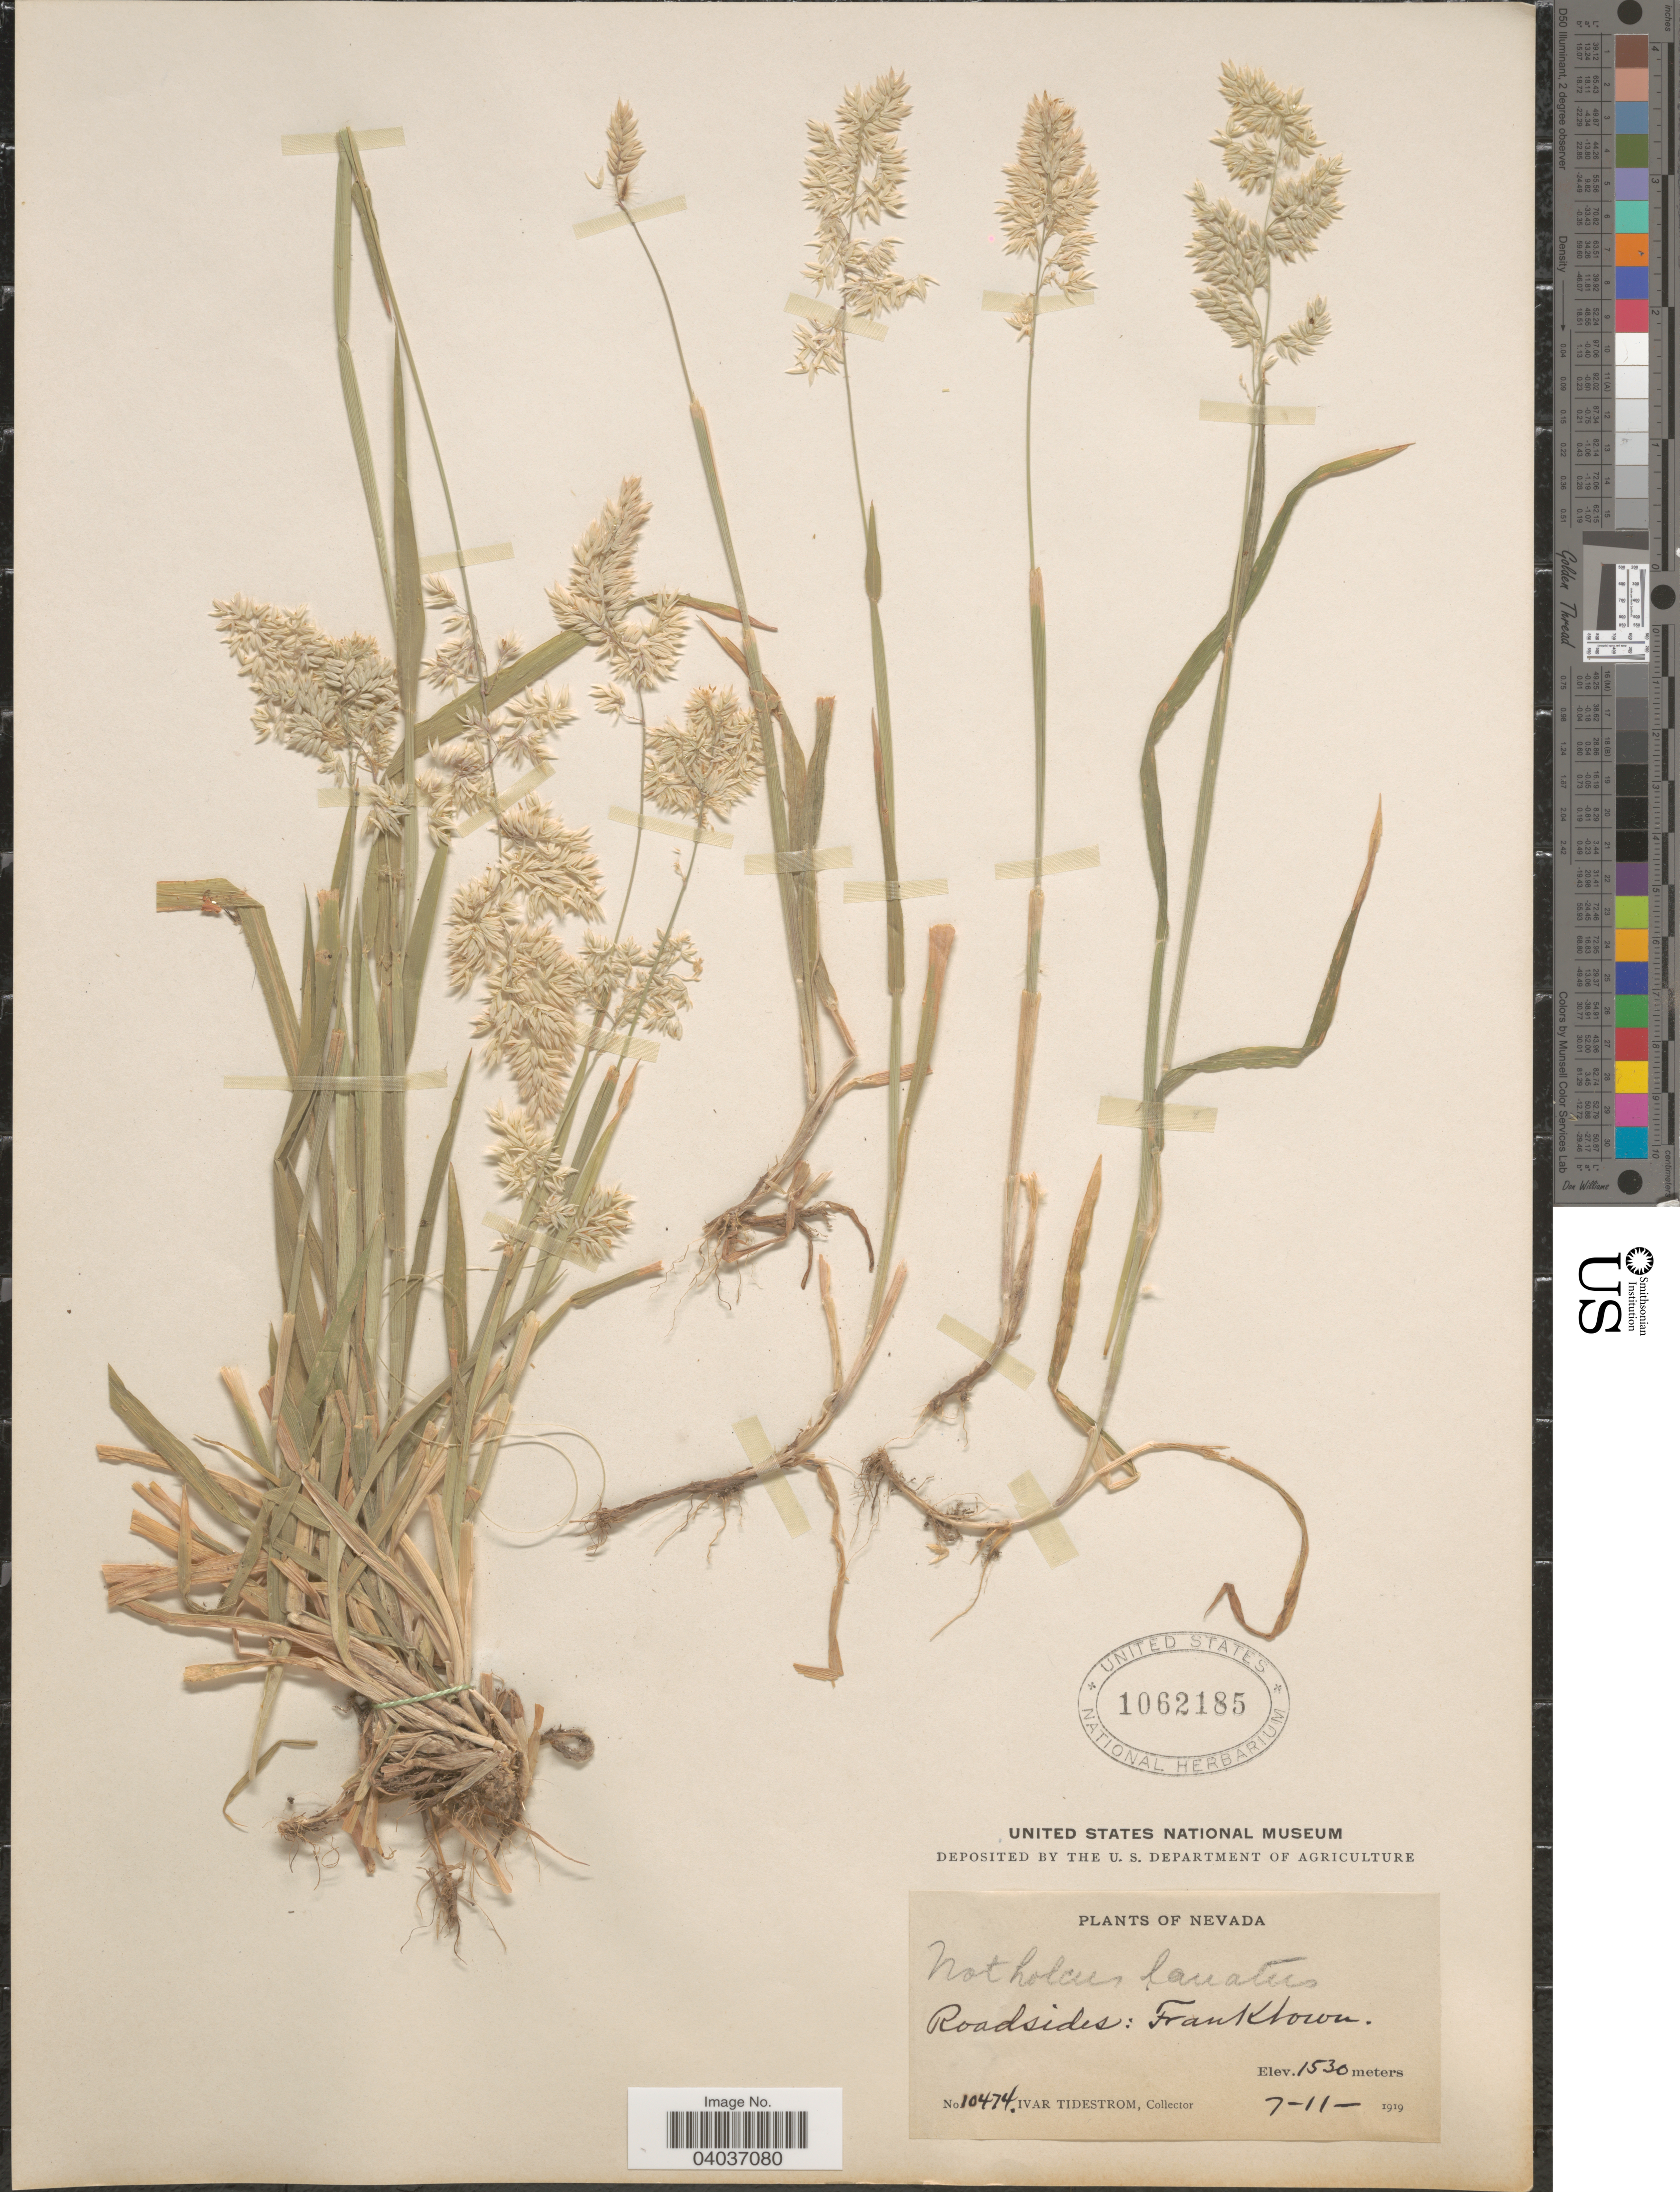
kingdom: Plantae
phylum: Tracheophyta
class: Liliopsida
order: Poales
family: Poaceae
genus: Holcus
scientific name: Holcus lanatus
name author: L.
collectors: I. F. Tidestrom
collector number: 10474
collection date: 1919-07-11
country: United States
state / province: Nevada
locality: Roadsides: Franktown.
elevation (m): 1530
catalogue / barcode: US 1062185